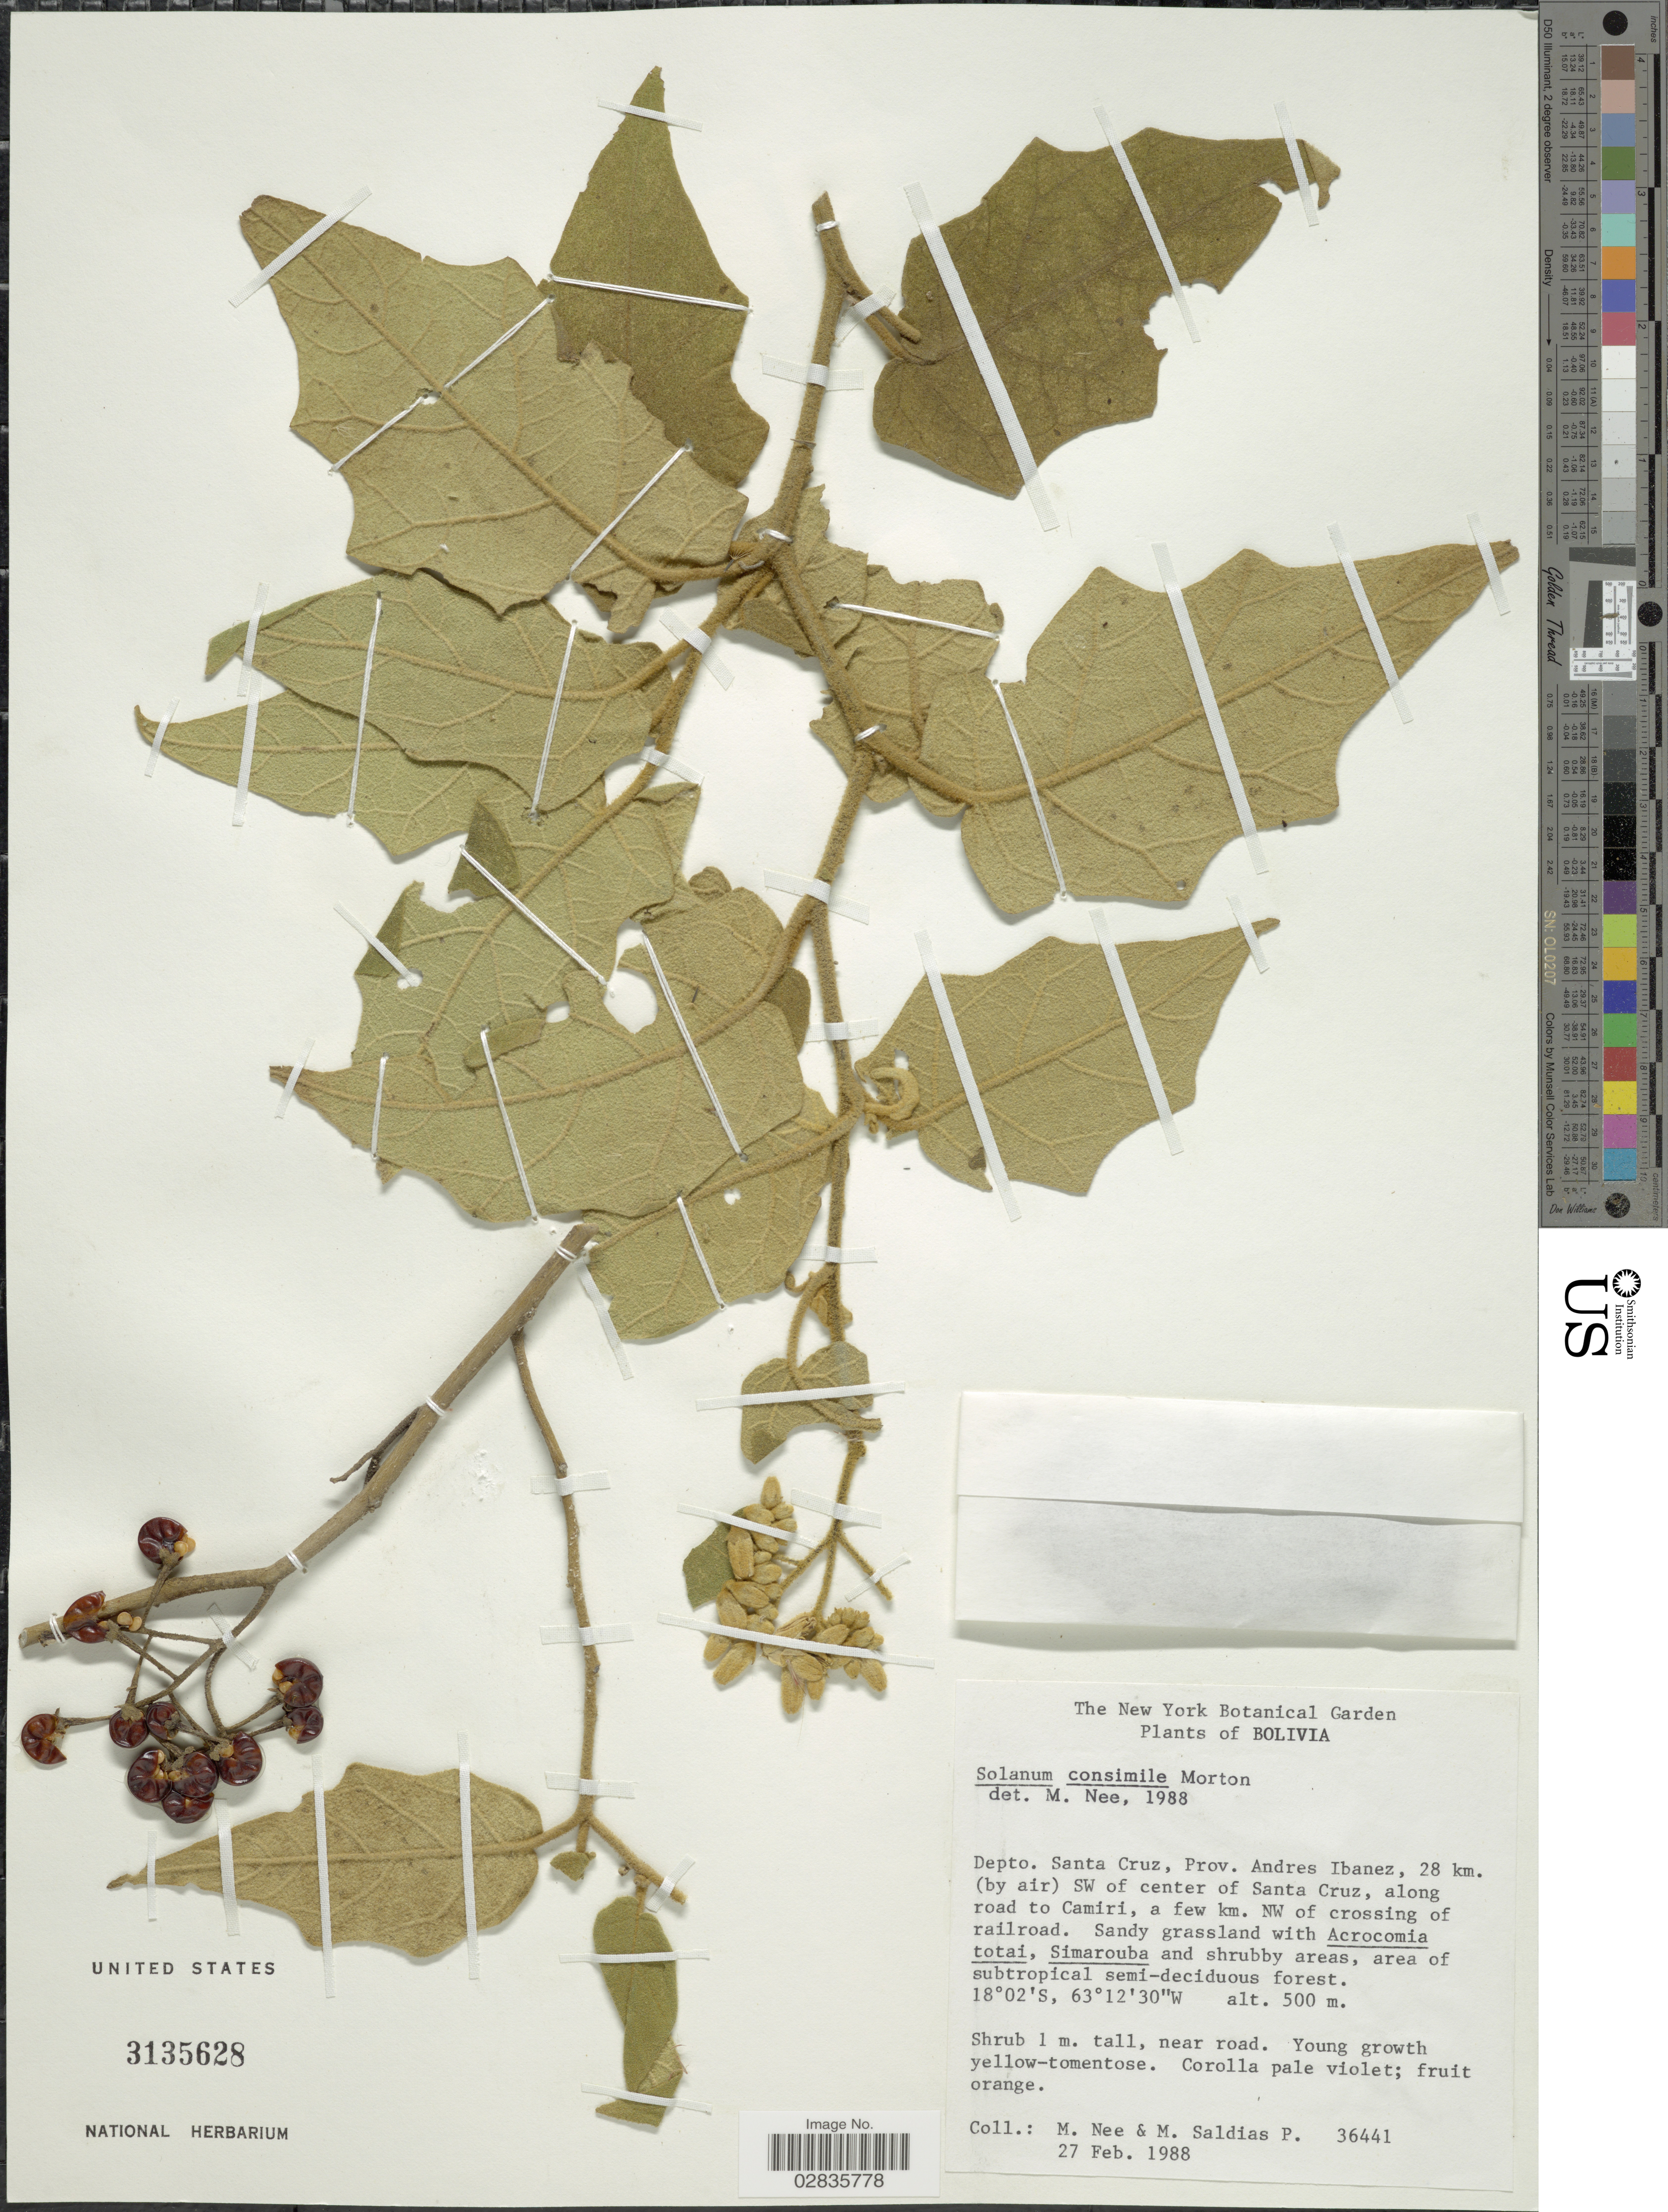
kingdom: Plantae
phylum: Tracheophyta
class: Magnoliopsida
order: Solanales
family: Solanaceae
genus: Solanum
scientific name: Solanum consimile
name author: C.V. Morton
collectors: M. Nee & M. Saldias P.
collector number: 36441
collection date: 1988-02-27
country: Bolivia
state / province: Santa Cruz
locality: Depto. Santa Cruz, Prov. Andres Ibanez, 28 km. (by air) SW of center of Santa Cruz, along road to Camiri, a few km. NW of crossing of railroad.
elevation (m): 500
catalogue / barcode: US 3135628